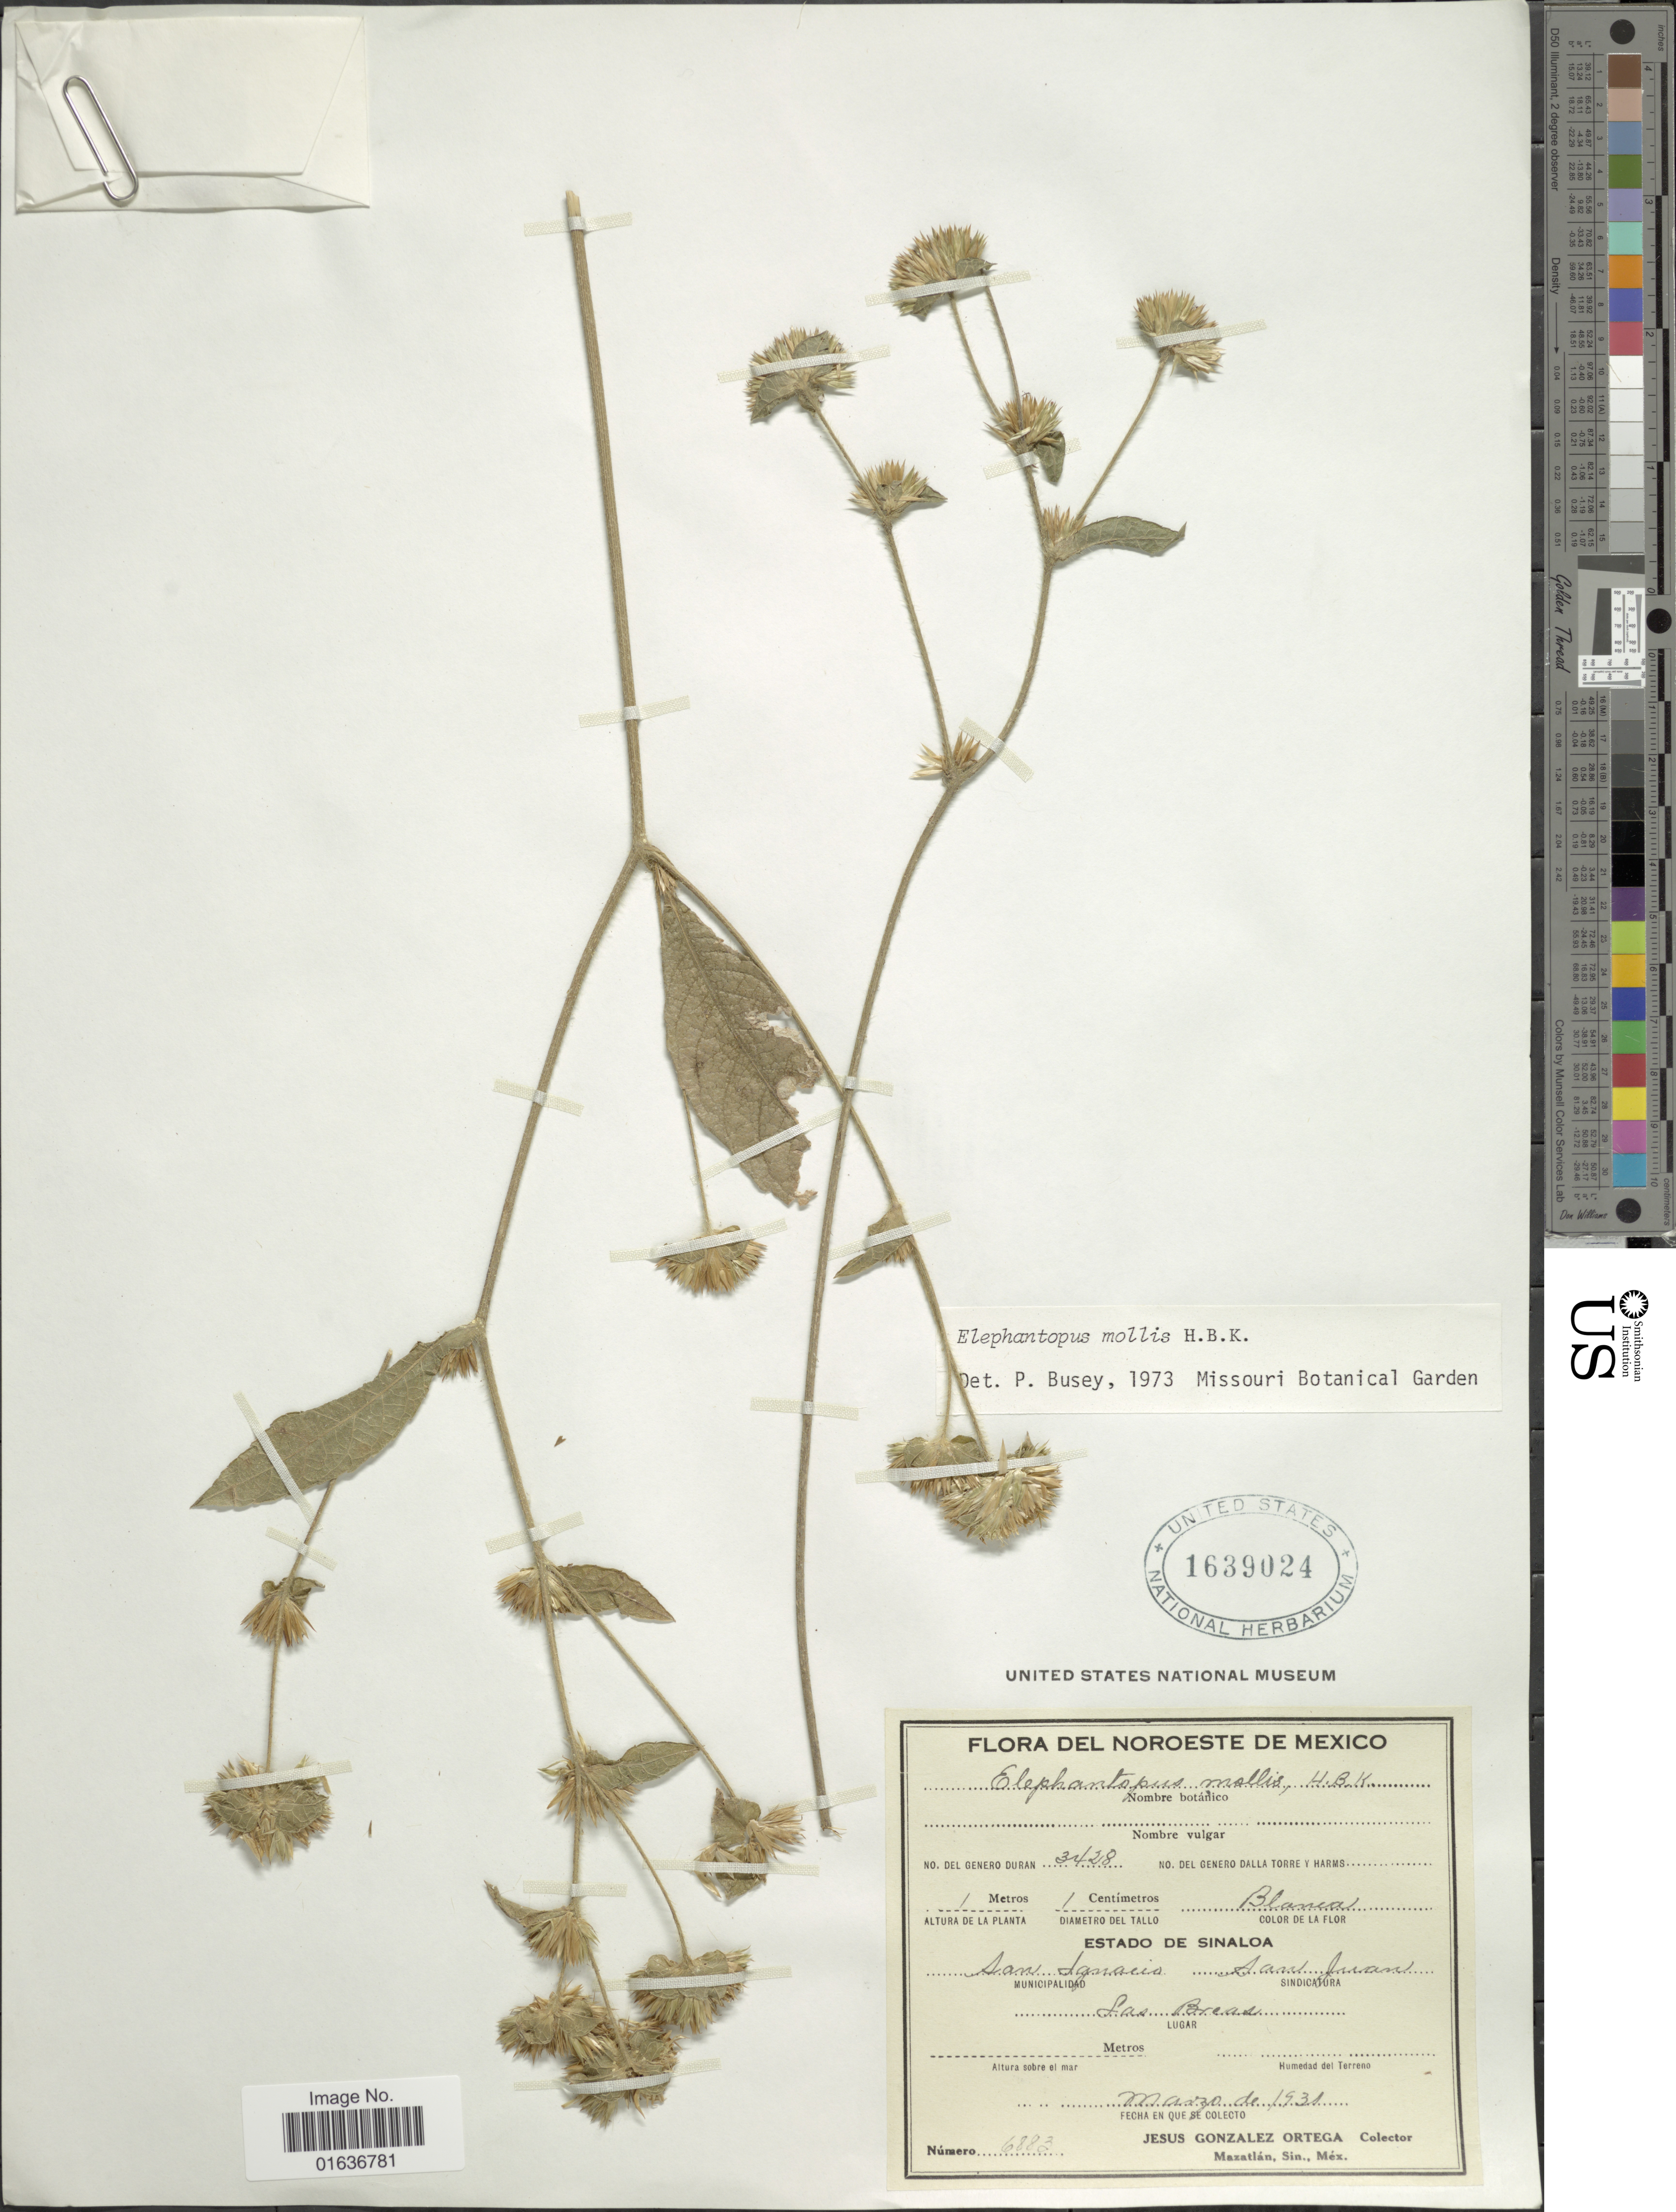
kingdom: Plantae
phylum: Tracheophyta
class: Magnoliopsida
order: Asterales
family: Asteraceae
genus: Elephantopus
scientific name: Elephantopus mollis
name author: Kunth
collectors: J. Ortega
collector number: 6883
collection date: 1931-03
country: Mexico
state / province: Sinaloa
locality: San Ignacio, San Juan, Las Breas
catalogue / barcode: US 1639024